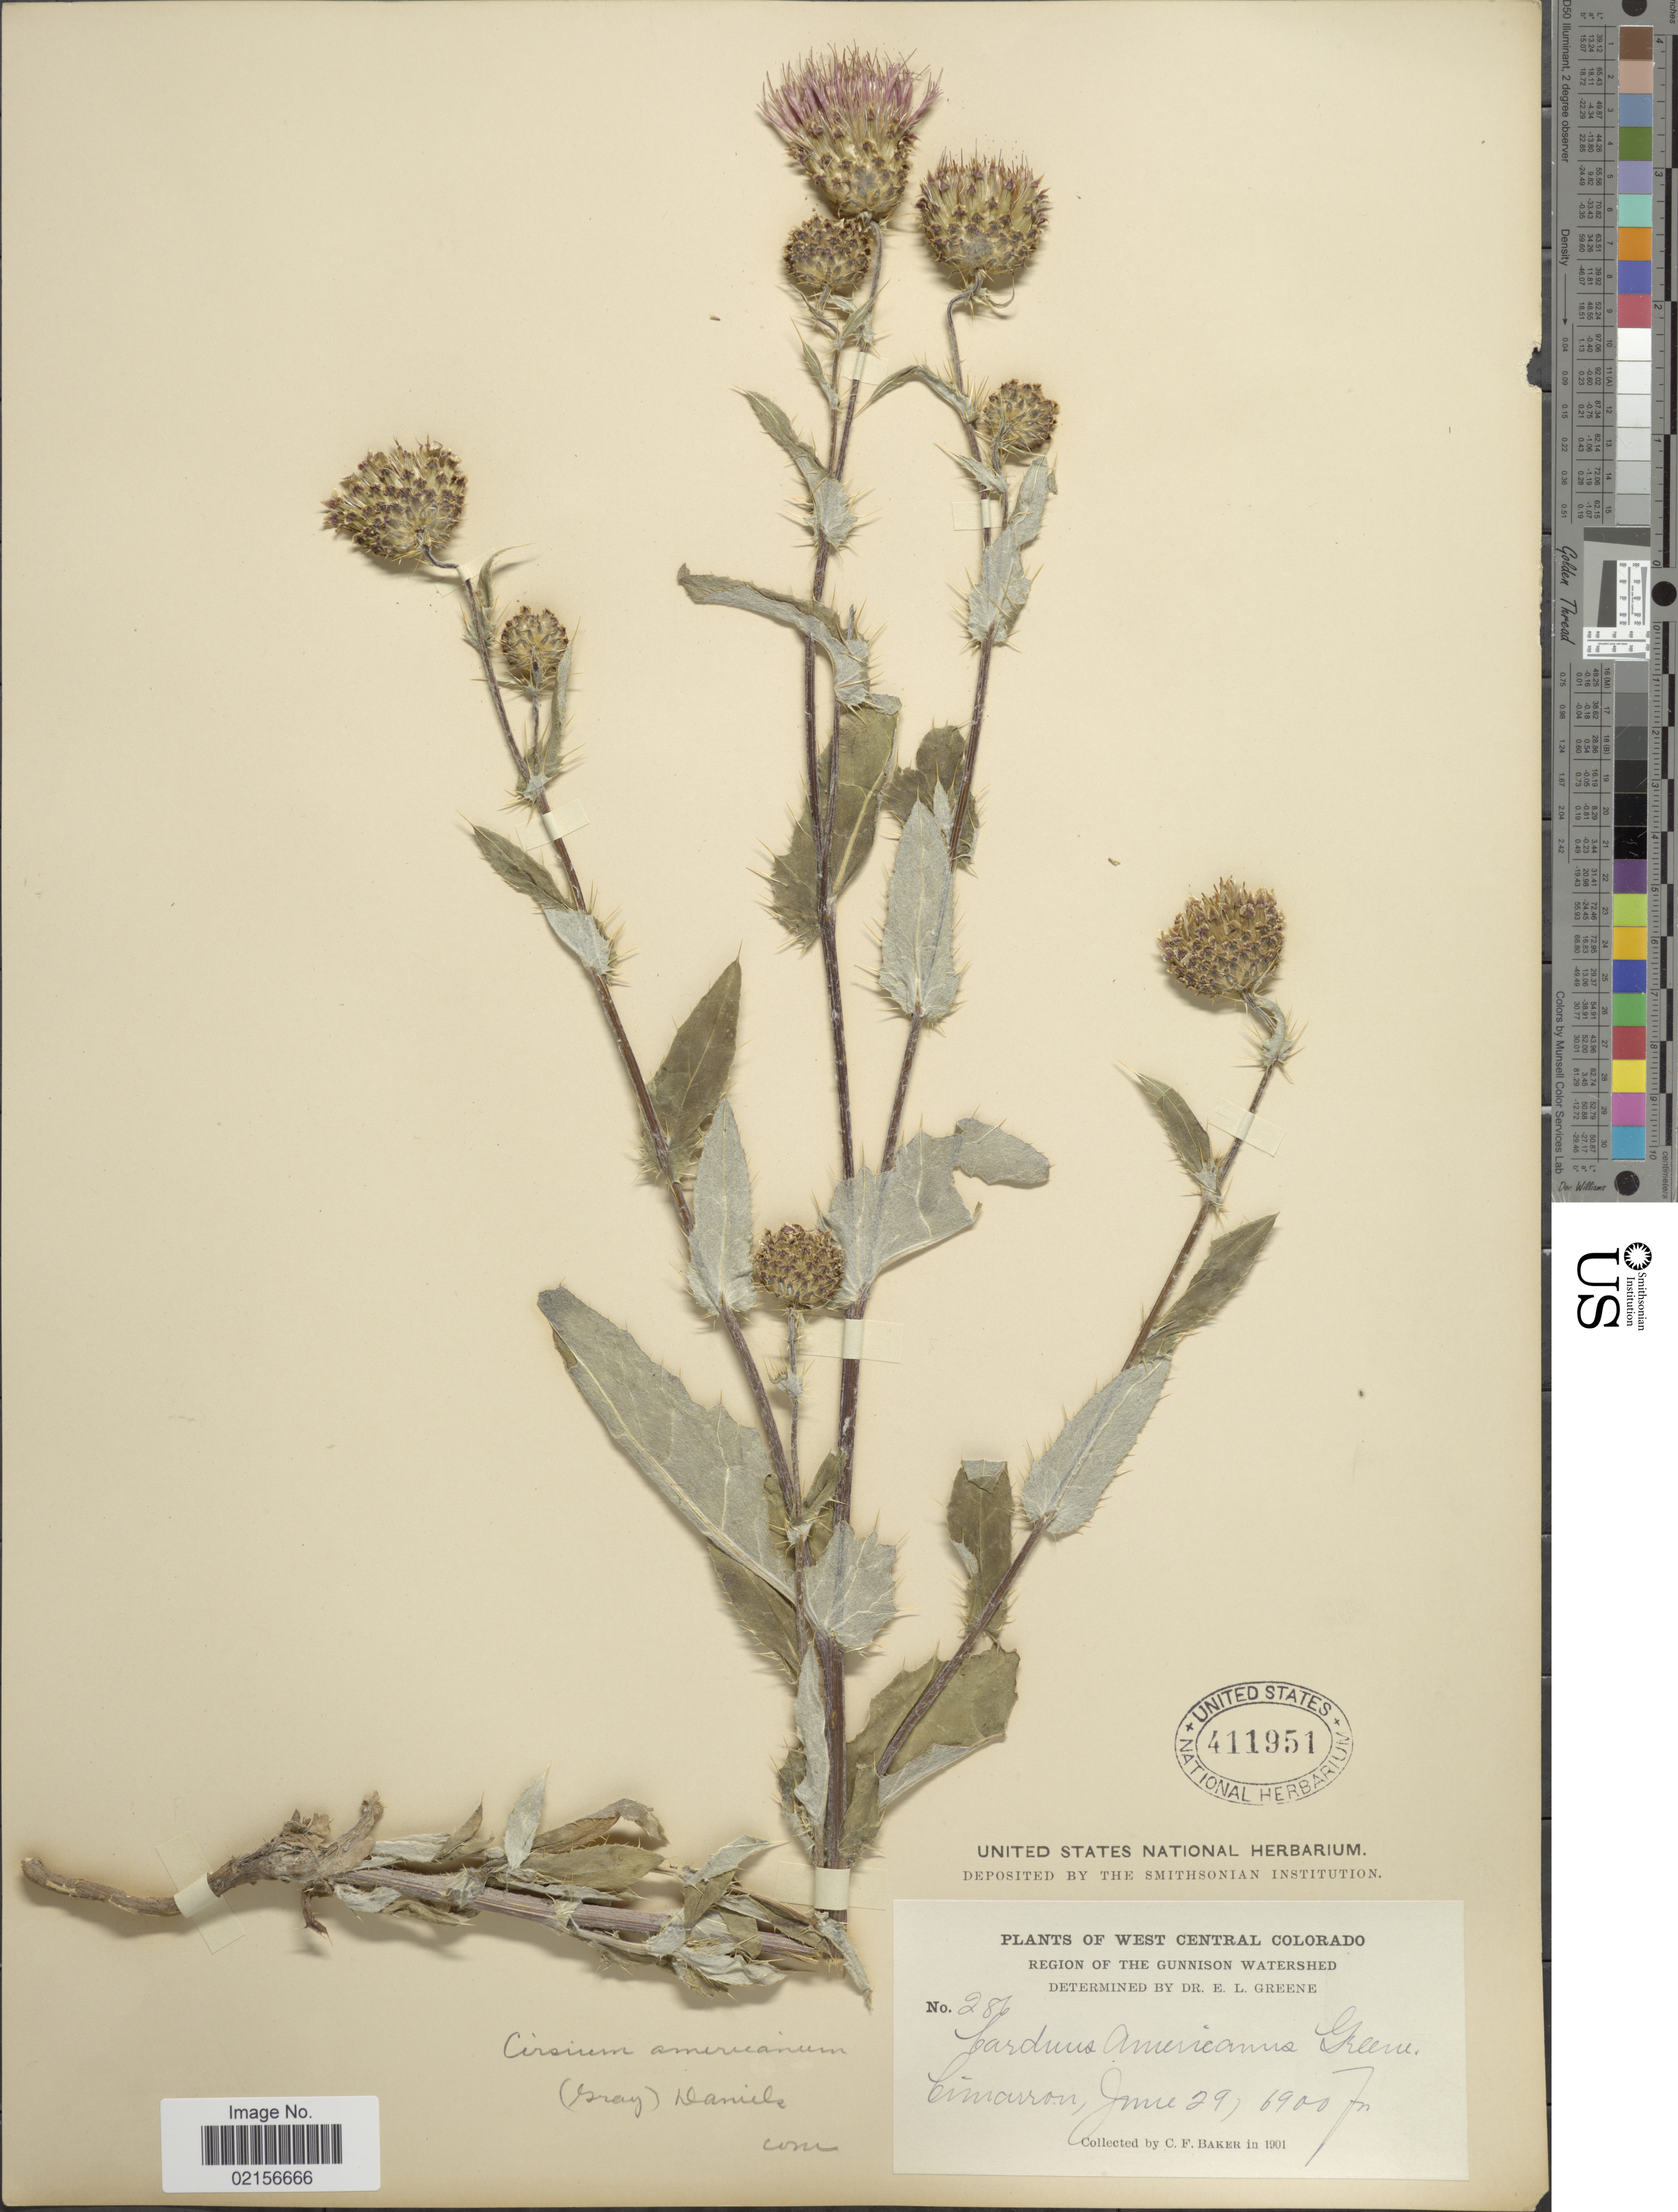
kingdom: Plantae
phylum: Tracheophyta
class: Magnoliopsida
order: Asterales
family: Asteraceae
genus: Cirsium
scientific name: Cirsium scariosum var. americanum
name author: (A. Gray) D.J. Keil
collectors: C. F. Baker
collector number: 286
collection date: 1901-06-29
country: United States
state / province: Colorado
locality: West Central Colorado, Region of the Gunnison Watershed, Cimarron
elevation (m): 2103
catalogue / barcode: US 411951